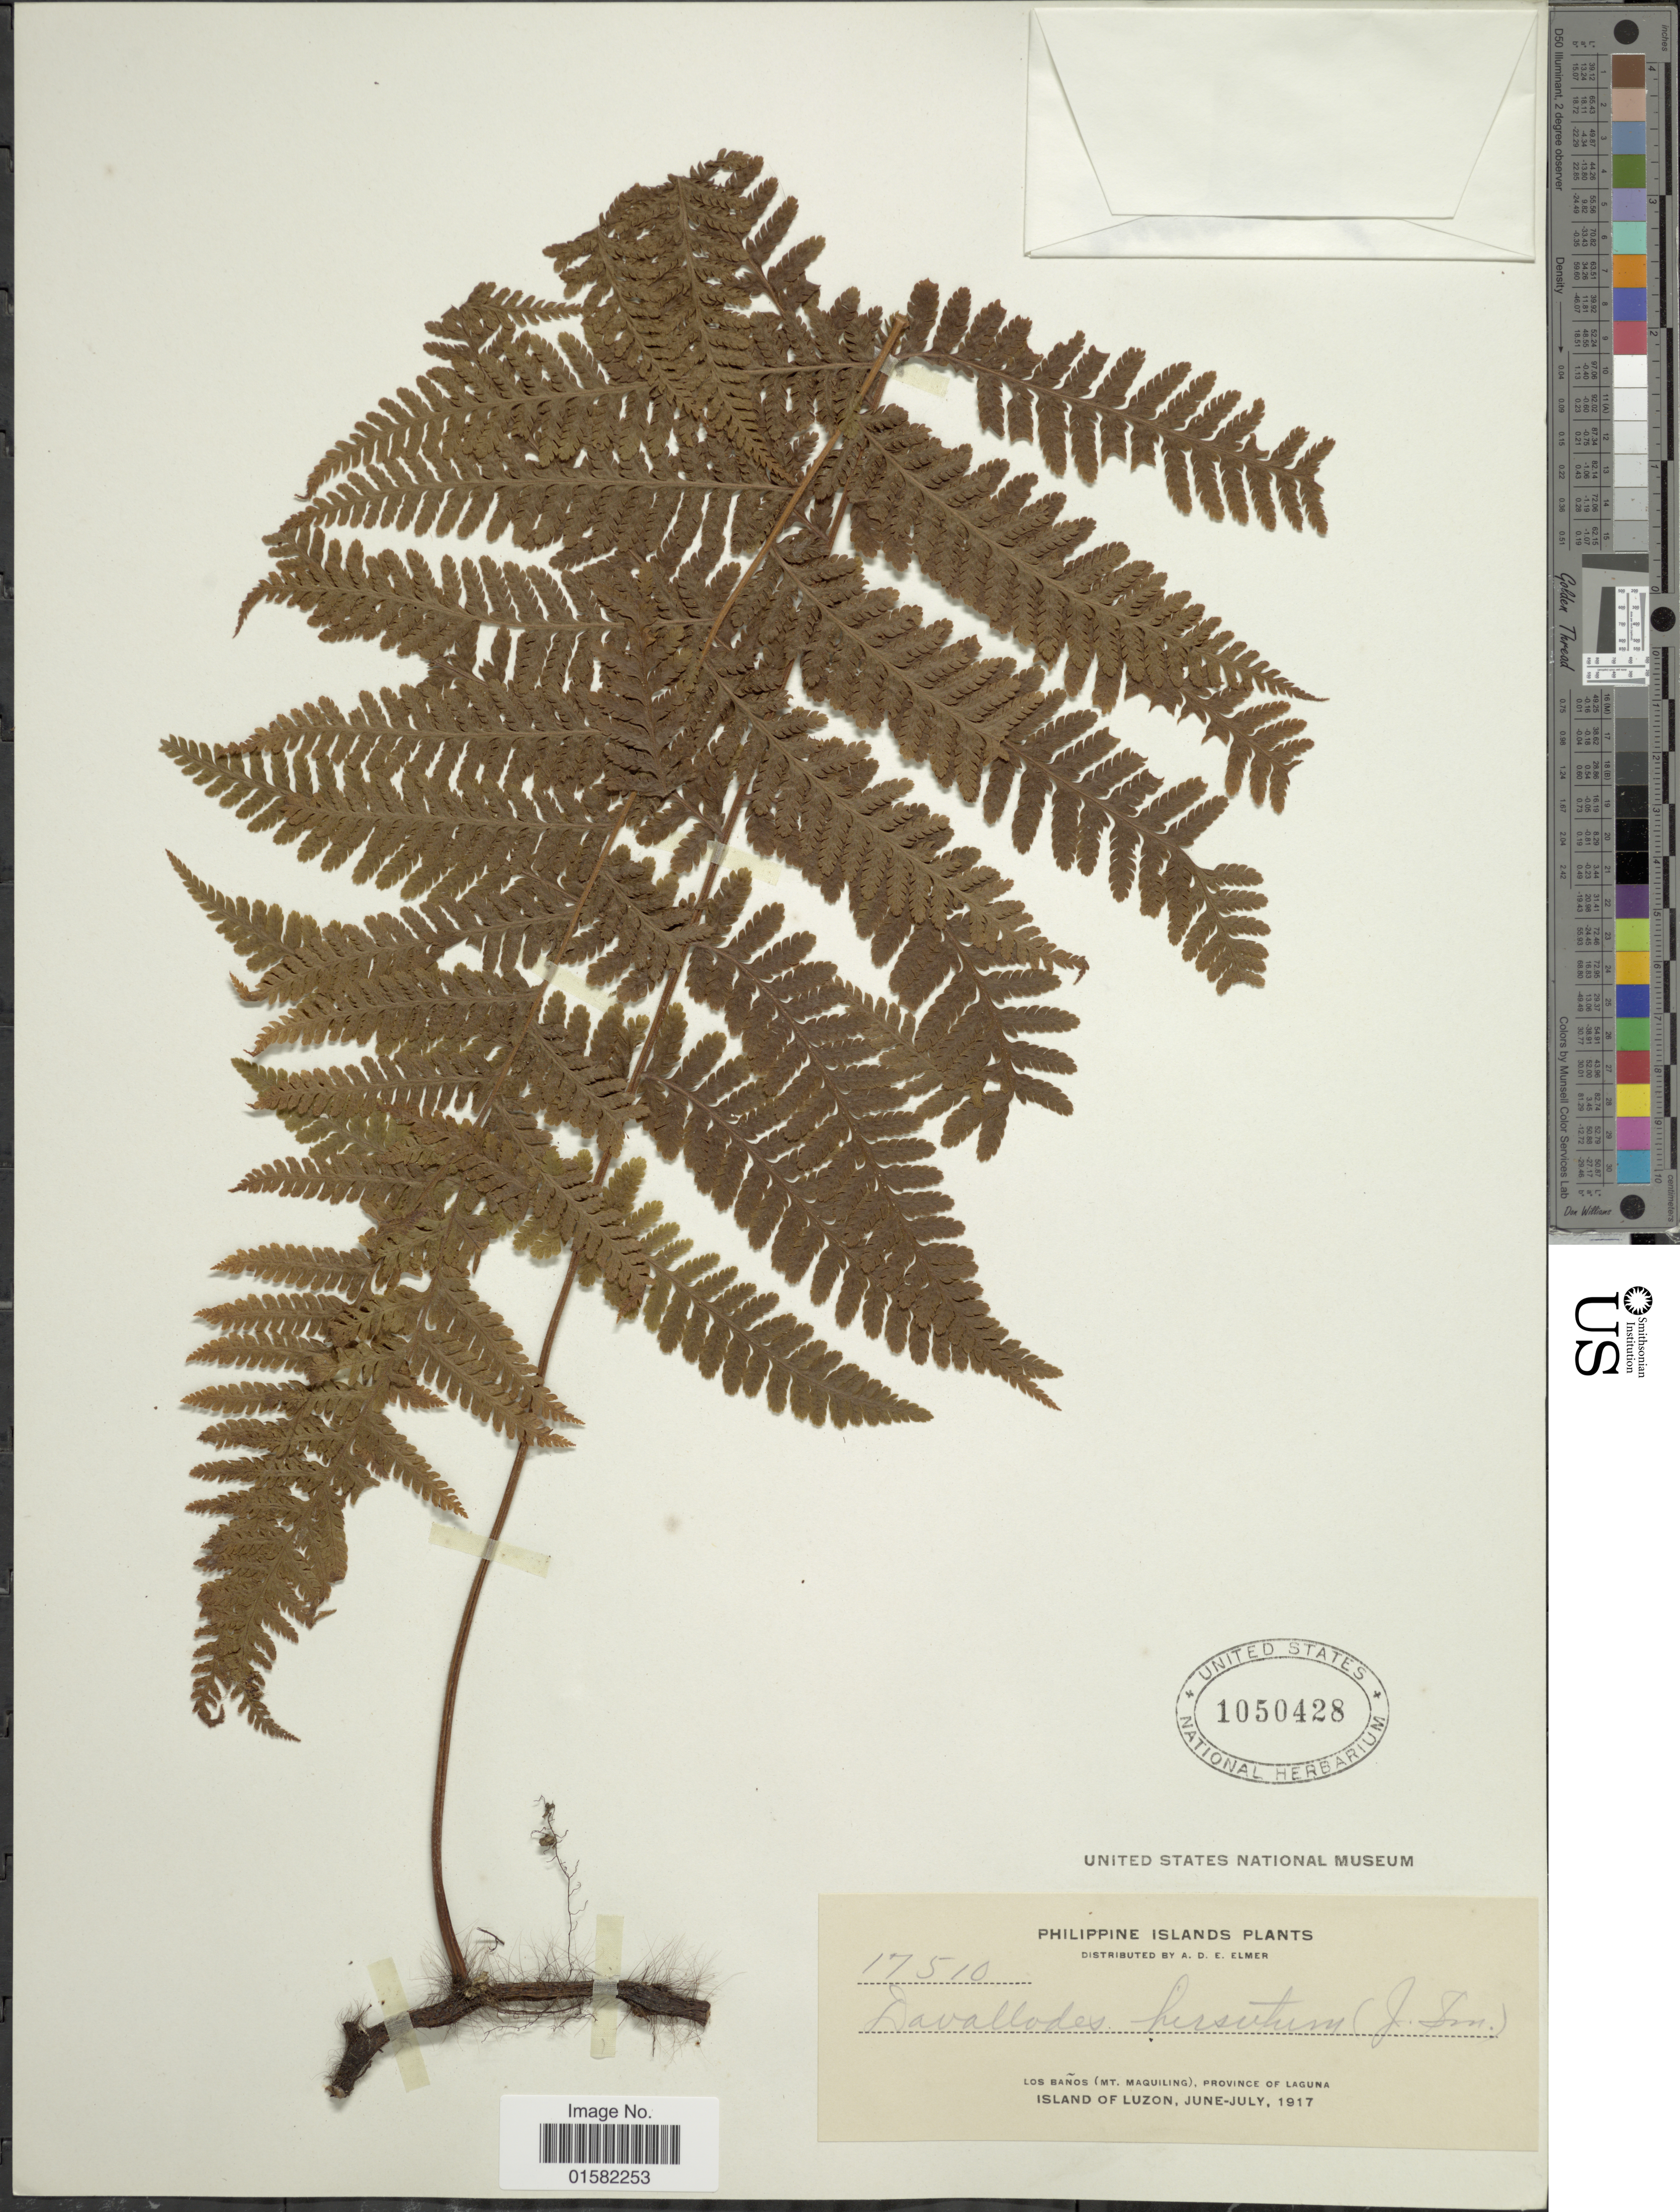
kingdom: Plantae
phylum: Tracheophyta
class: Polypodiopsida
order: Polypodiales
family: Davalliaceae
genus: Davallodes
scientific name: Davallodes hirsutum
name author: (J. Sm.) Copel.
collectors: A. D. E. Elmer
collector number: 17510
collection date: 1917-06/1917-07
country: Philippines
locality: Philippine Islands, Los Baños (Mt. Maquiling), Province of Laguna, Island of Luzon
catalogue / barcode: US 1050428